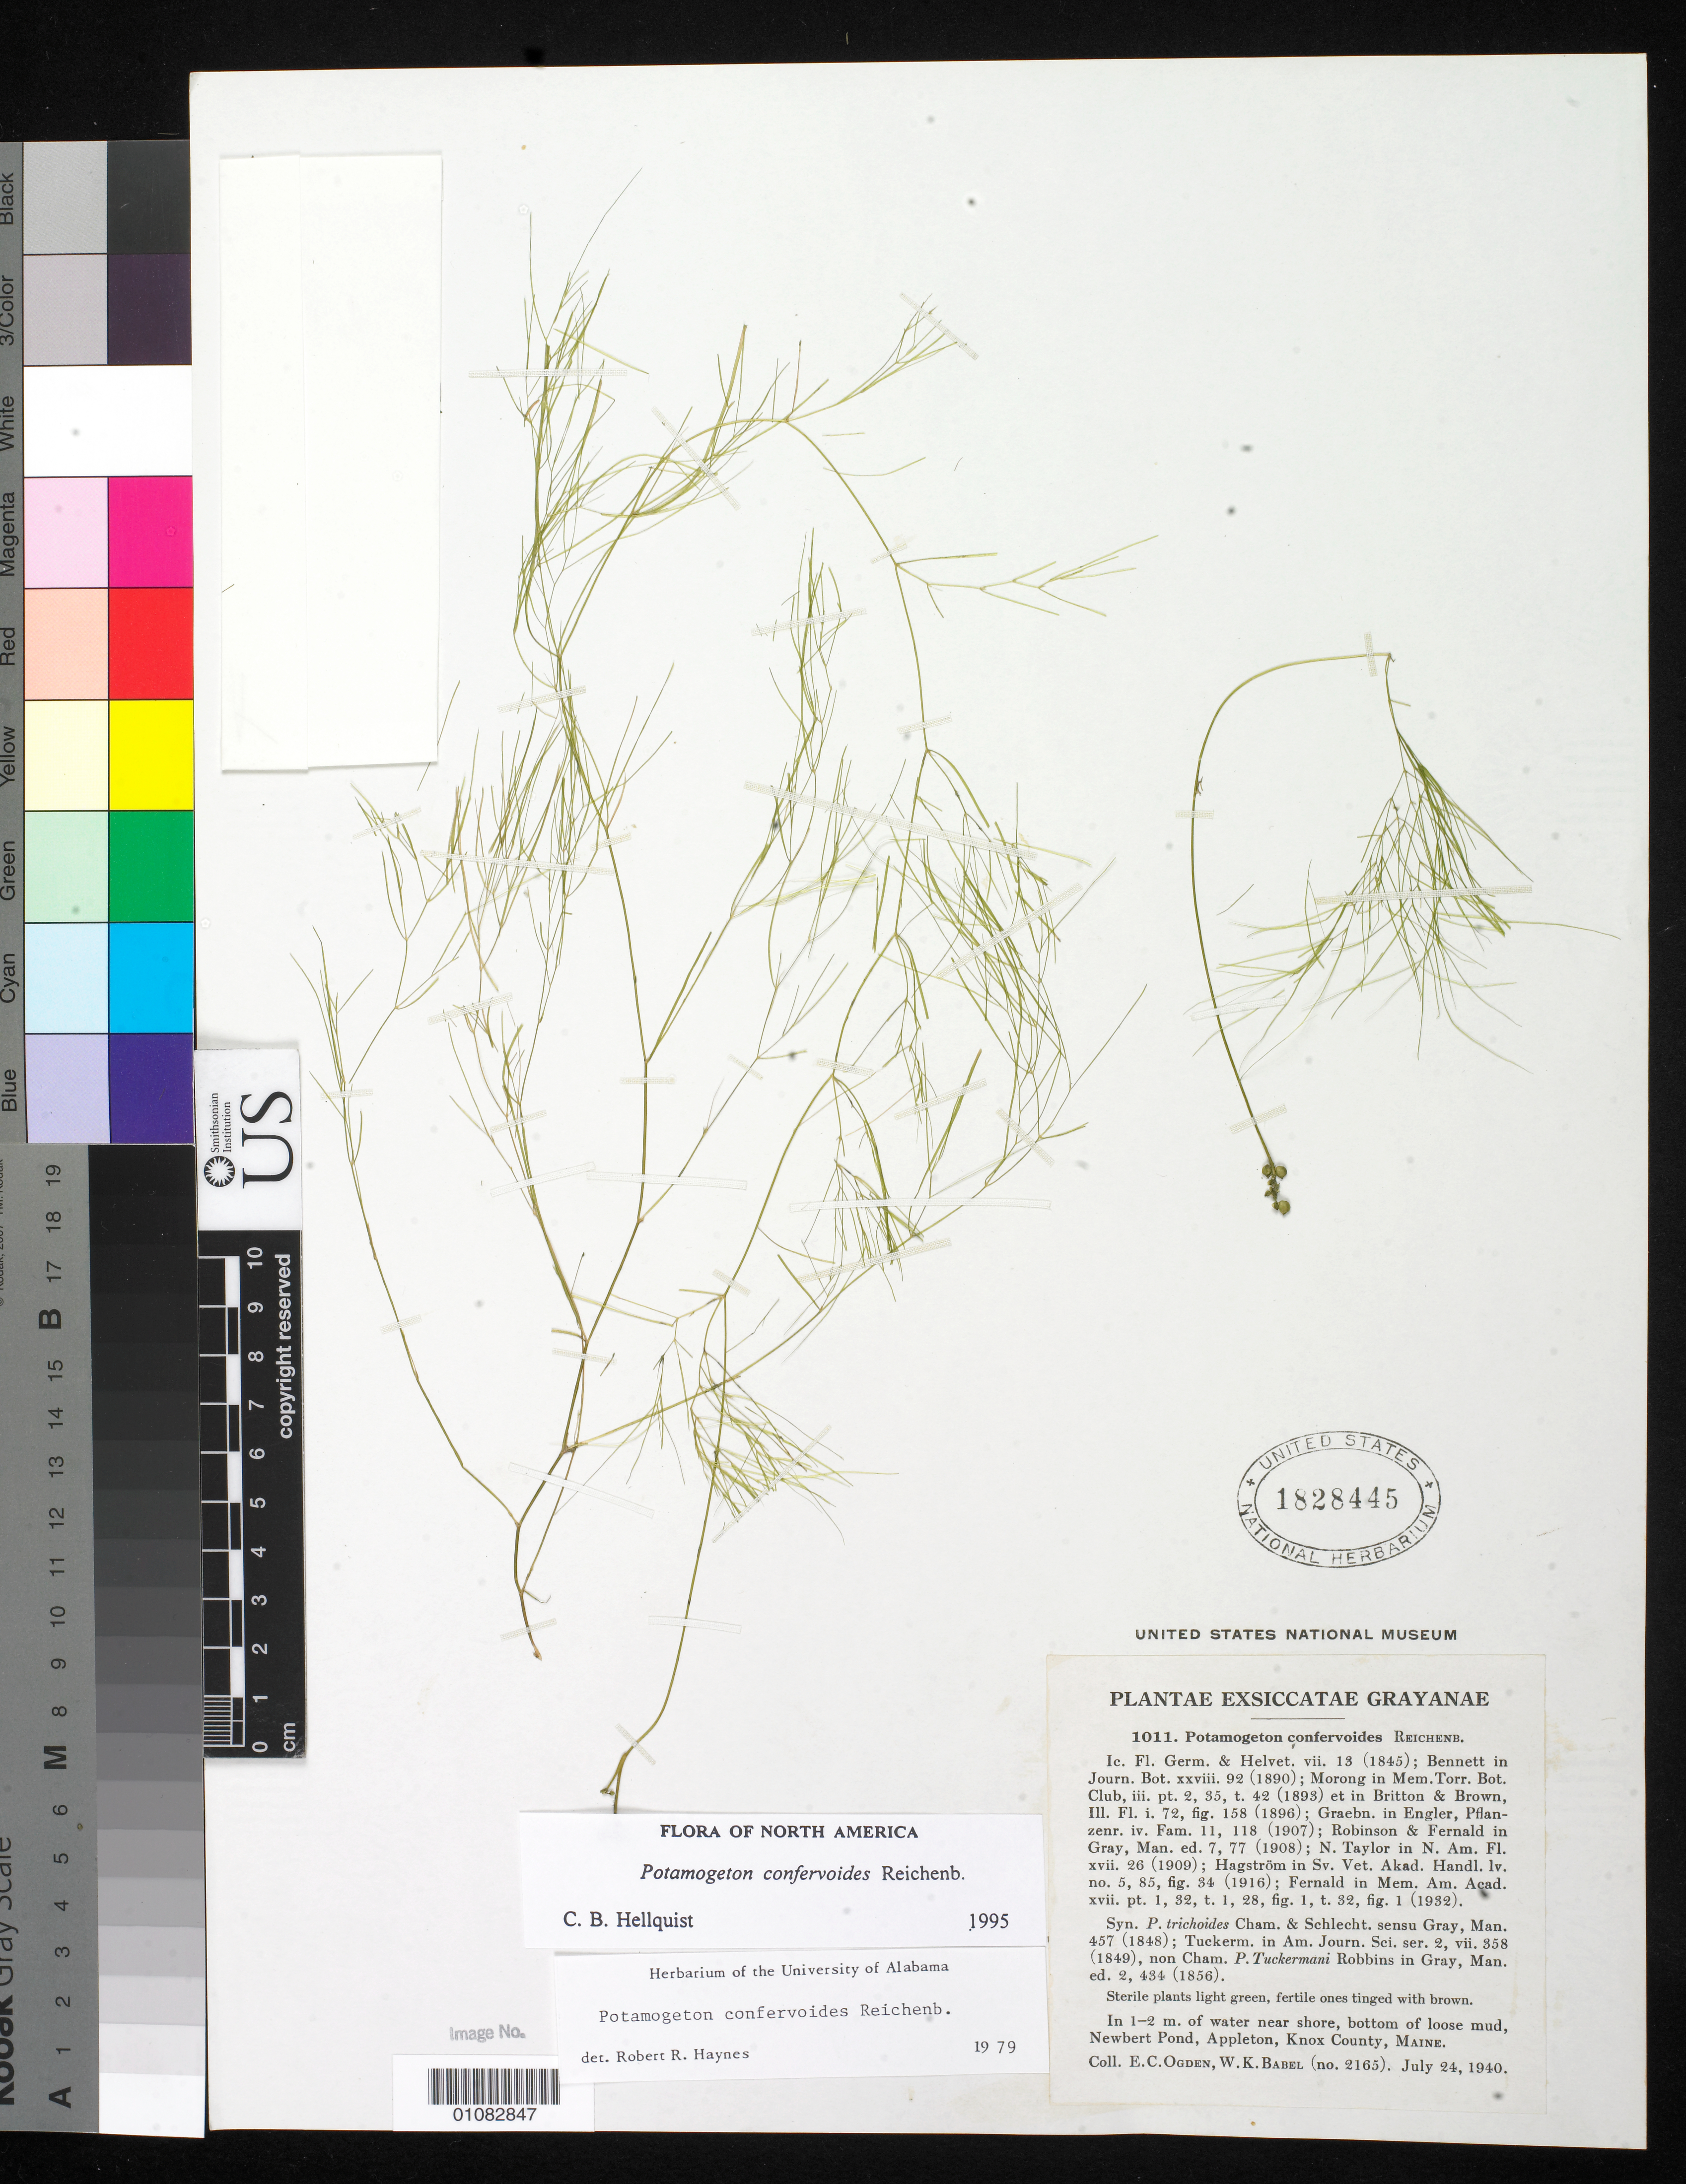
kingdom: Plantae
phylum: Tracheophyta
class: Liliopsida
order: Alismatales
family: Potamogetonaceae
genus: Potamogeton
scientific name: Potamogeton confervoides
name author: Rchb.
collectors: E. Ogden & W. Babel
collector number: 2165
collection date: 1940-06-24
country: United States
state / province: Maine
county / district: Knox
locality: Appleton, Newbert Pond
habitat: In water near shore, bottom of loose mud.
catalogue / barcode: US 1828445